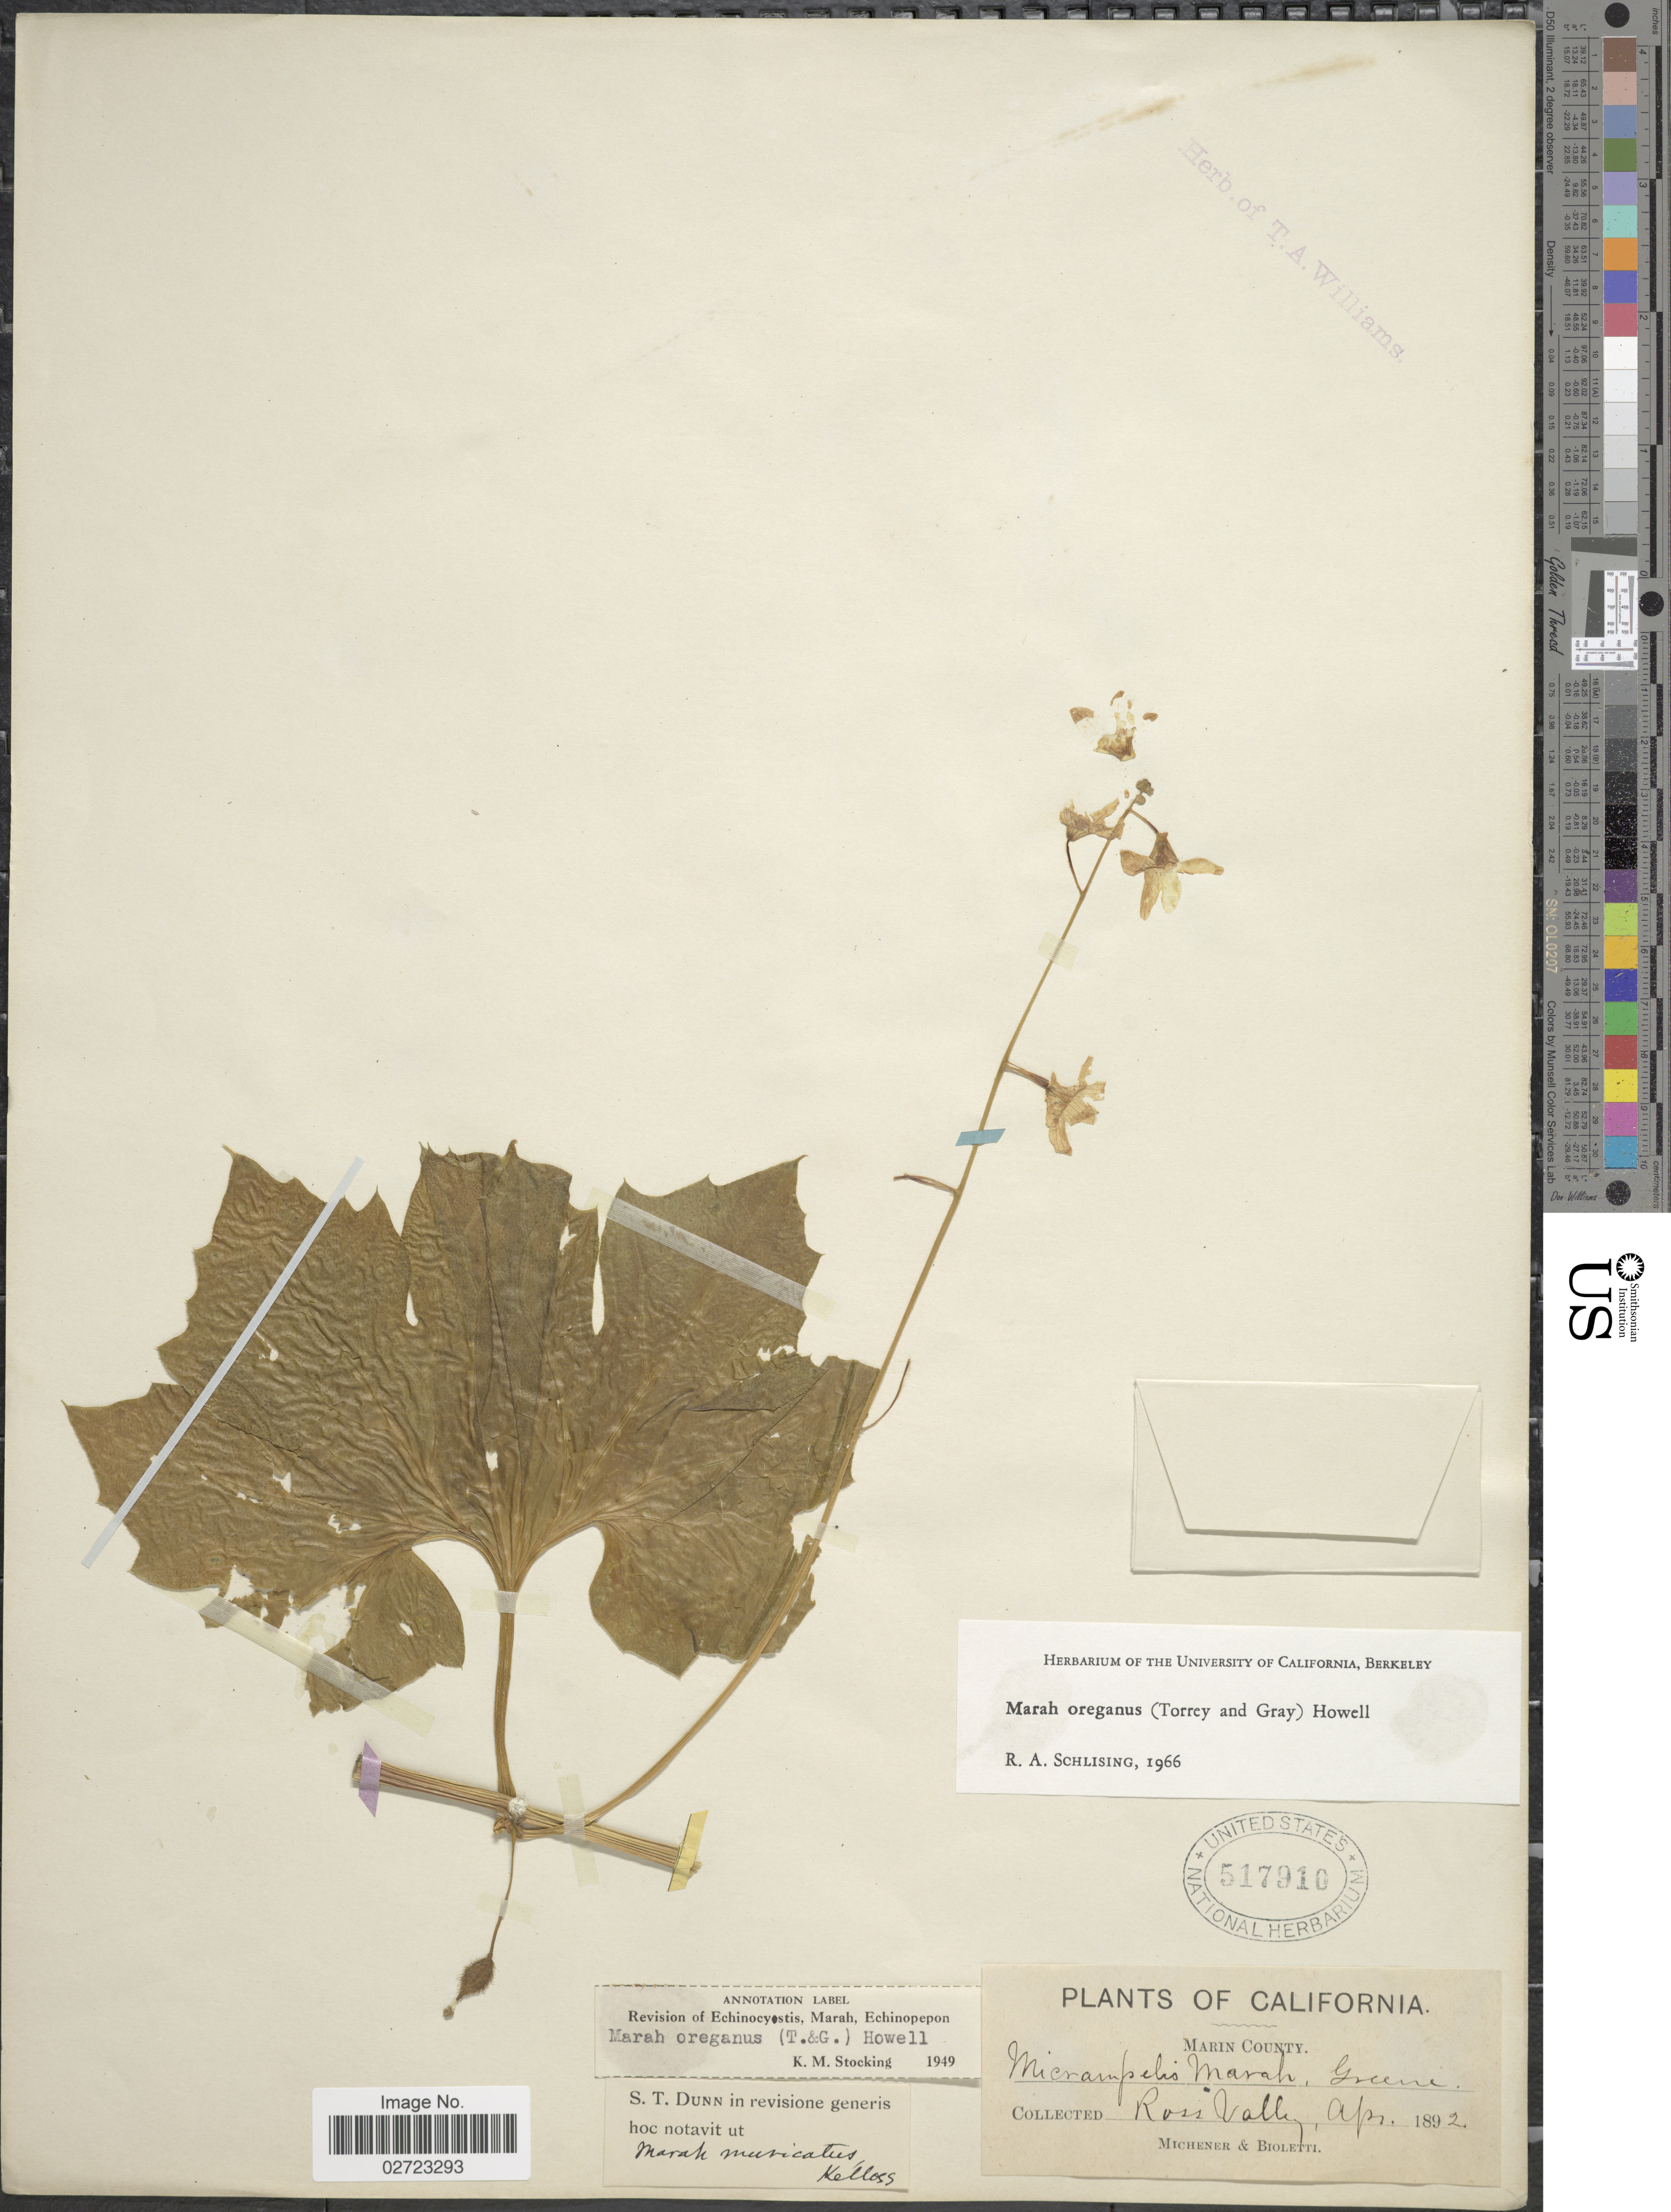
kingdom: Plantae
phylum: Tracheophyta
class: Magnoliopsida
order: Cucurbitales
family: Cucurbitaceae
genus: Marah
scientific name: Marah oregana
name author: (Torr. & A. Gray) Howell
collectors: -. Michener & -- Bioletti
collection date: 1892-04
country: United States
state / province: California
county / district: Marin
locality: Marin County, Ross Valley.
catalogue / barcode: US 517910